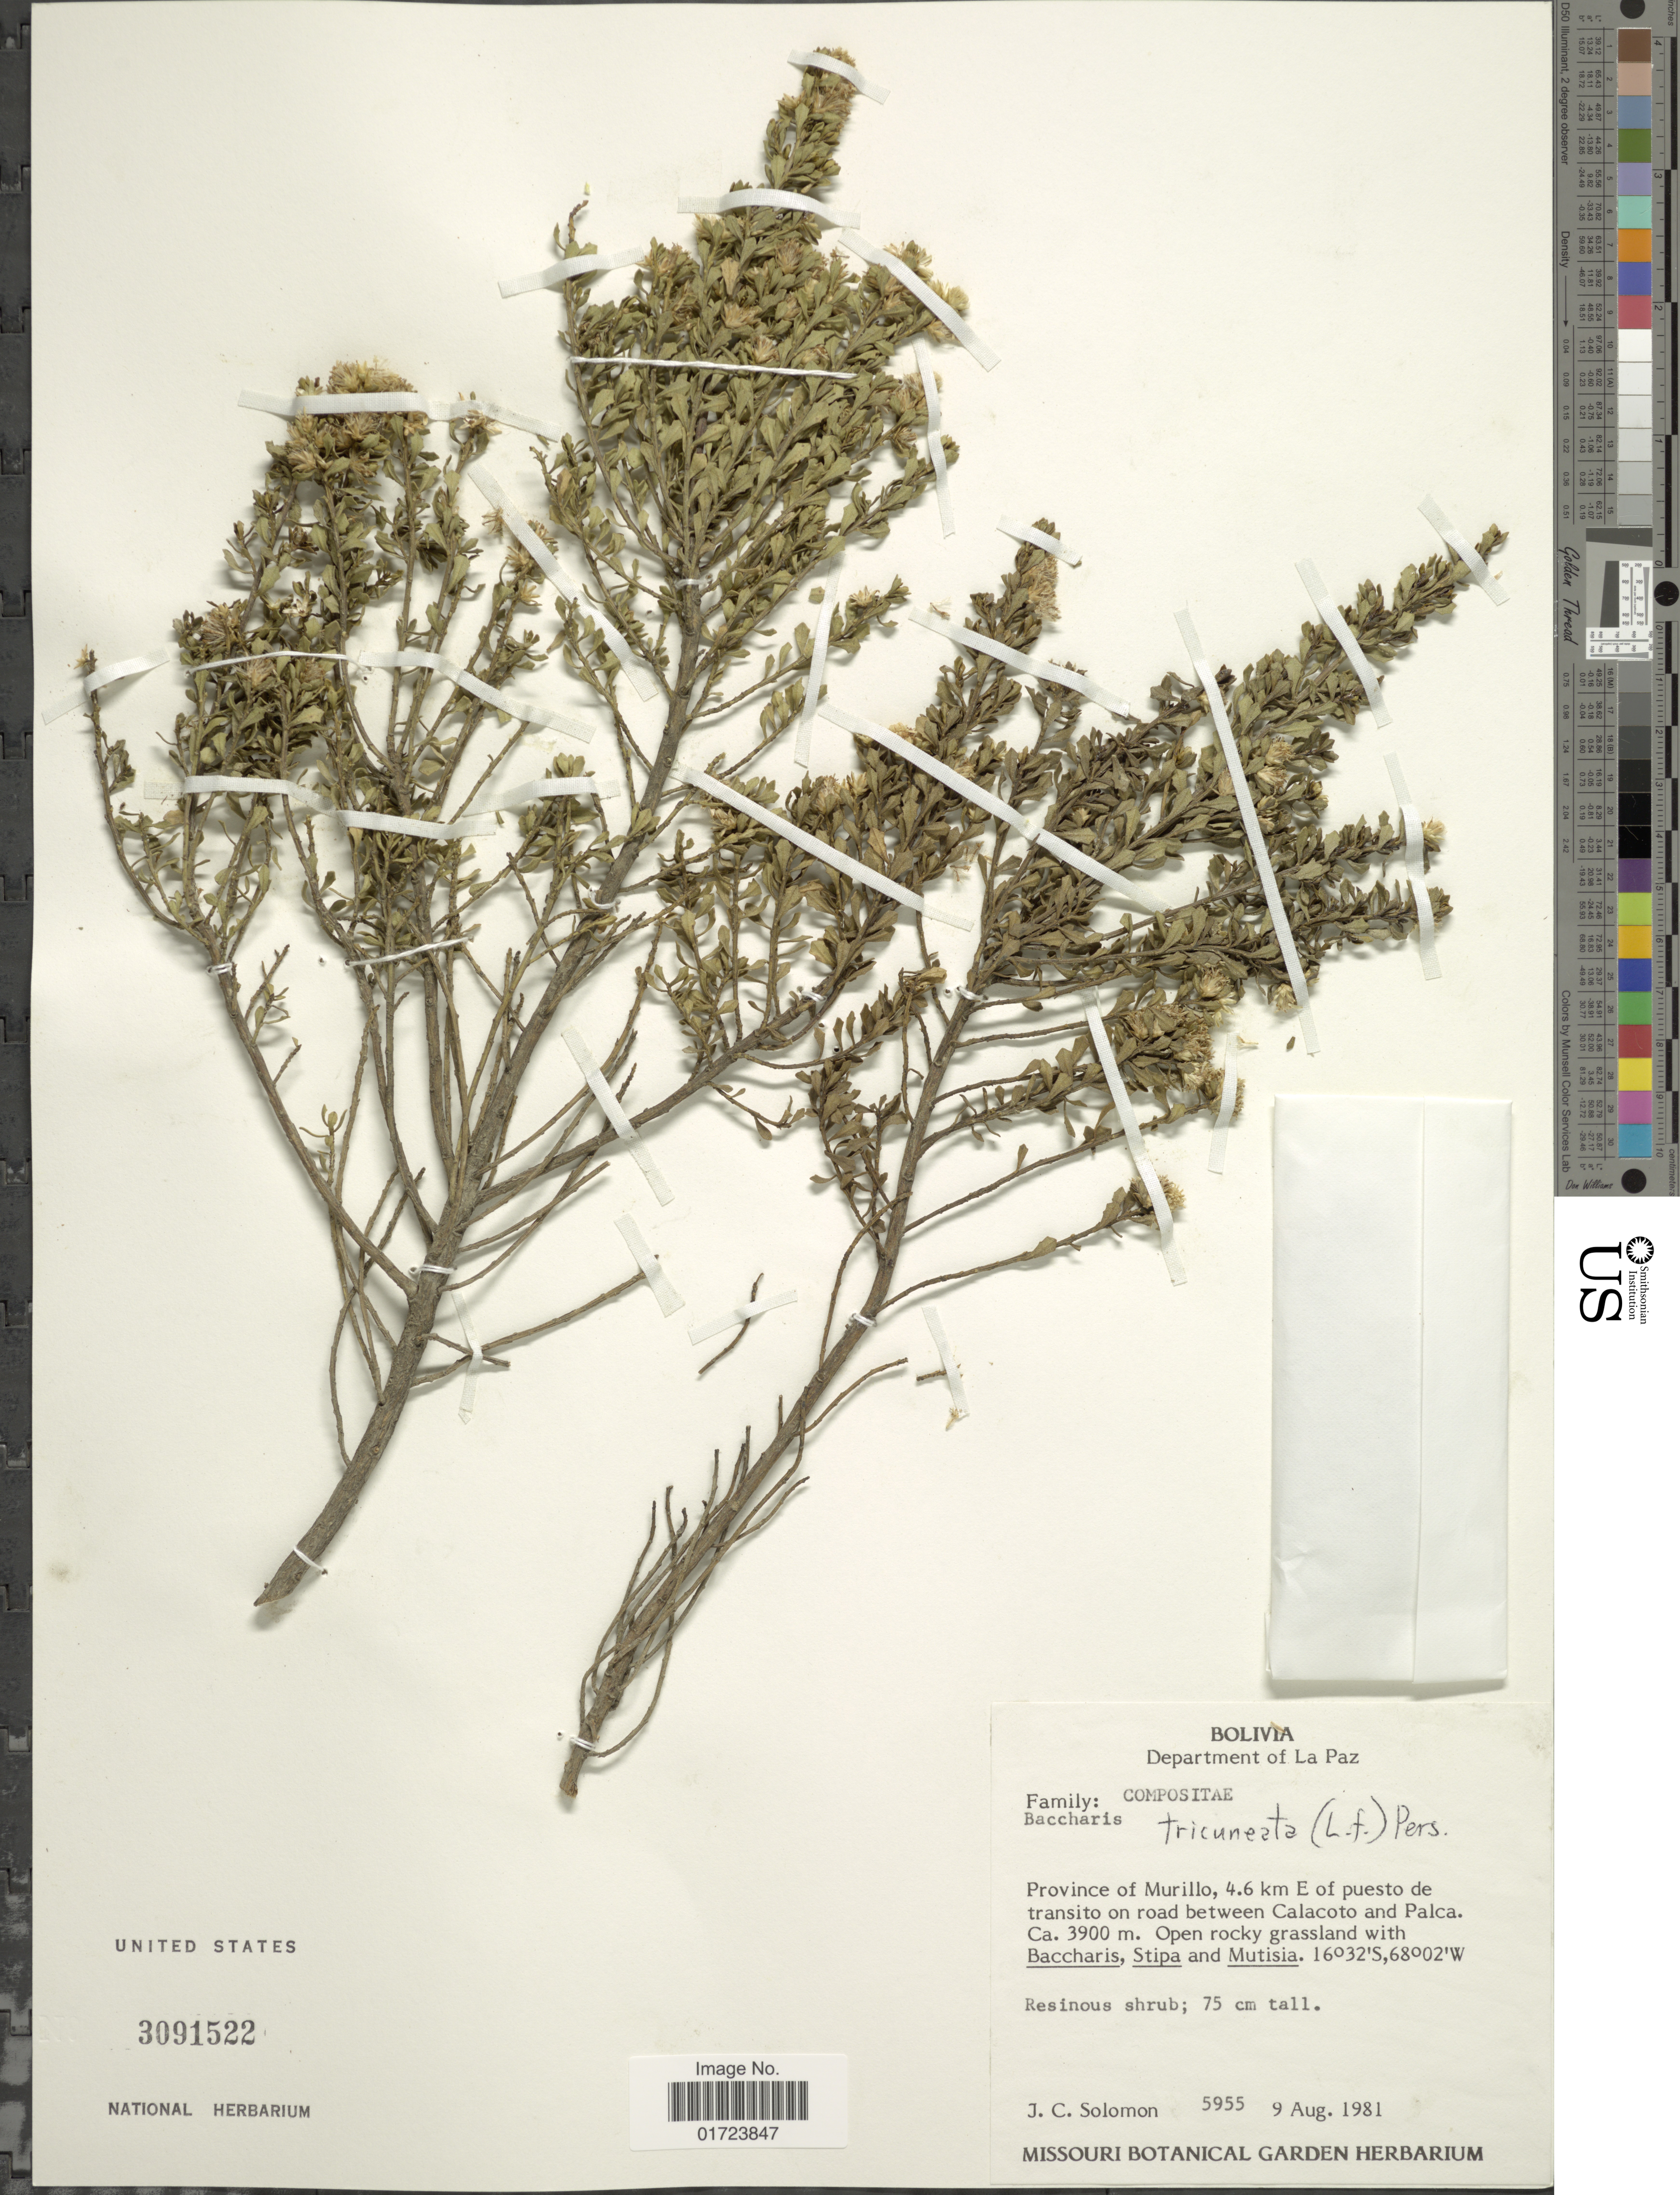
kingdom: Plantae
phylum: Tracheophyta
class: Magnoliopsida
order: Asterales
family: Asteraceae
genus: Baccharis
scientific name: Baccharis tricuneata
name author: (L. f.) Pers.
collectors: J. C. Solomon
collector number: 5955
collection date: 1981-08-09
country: Bolivia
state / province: La Paz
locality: Department of La Paz. Province of Murillo, 4.6 km E of puesto de transito on road between Calacoto and Palca.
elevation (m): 3900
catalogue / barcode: US 3091522